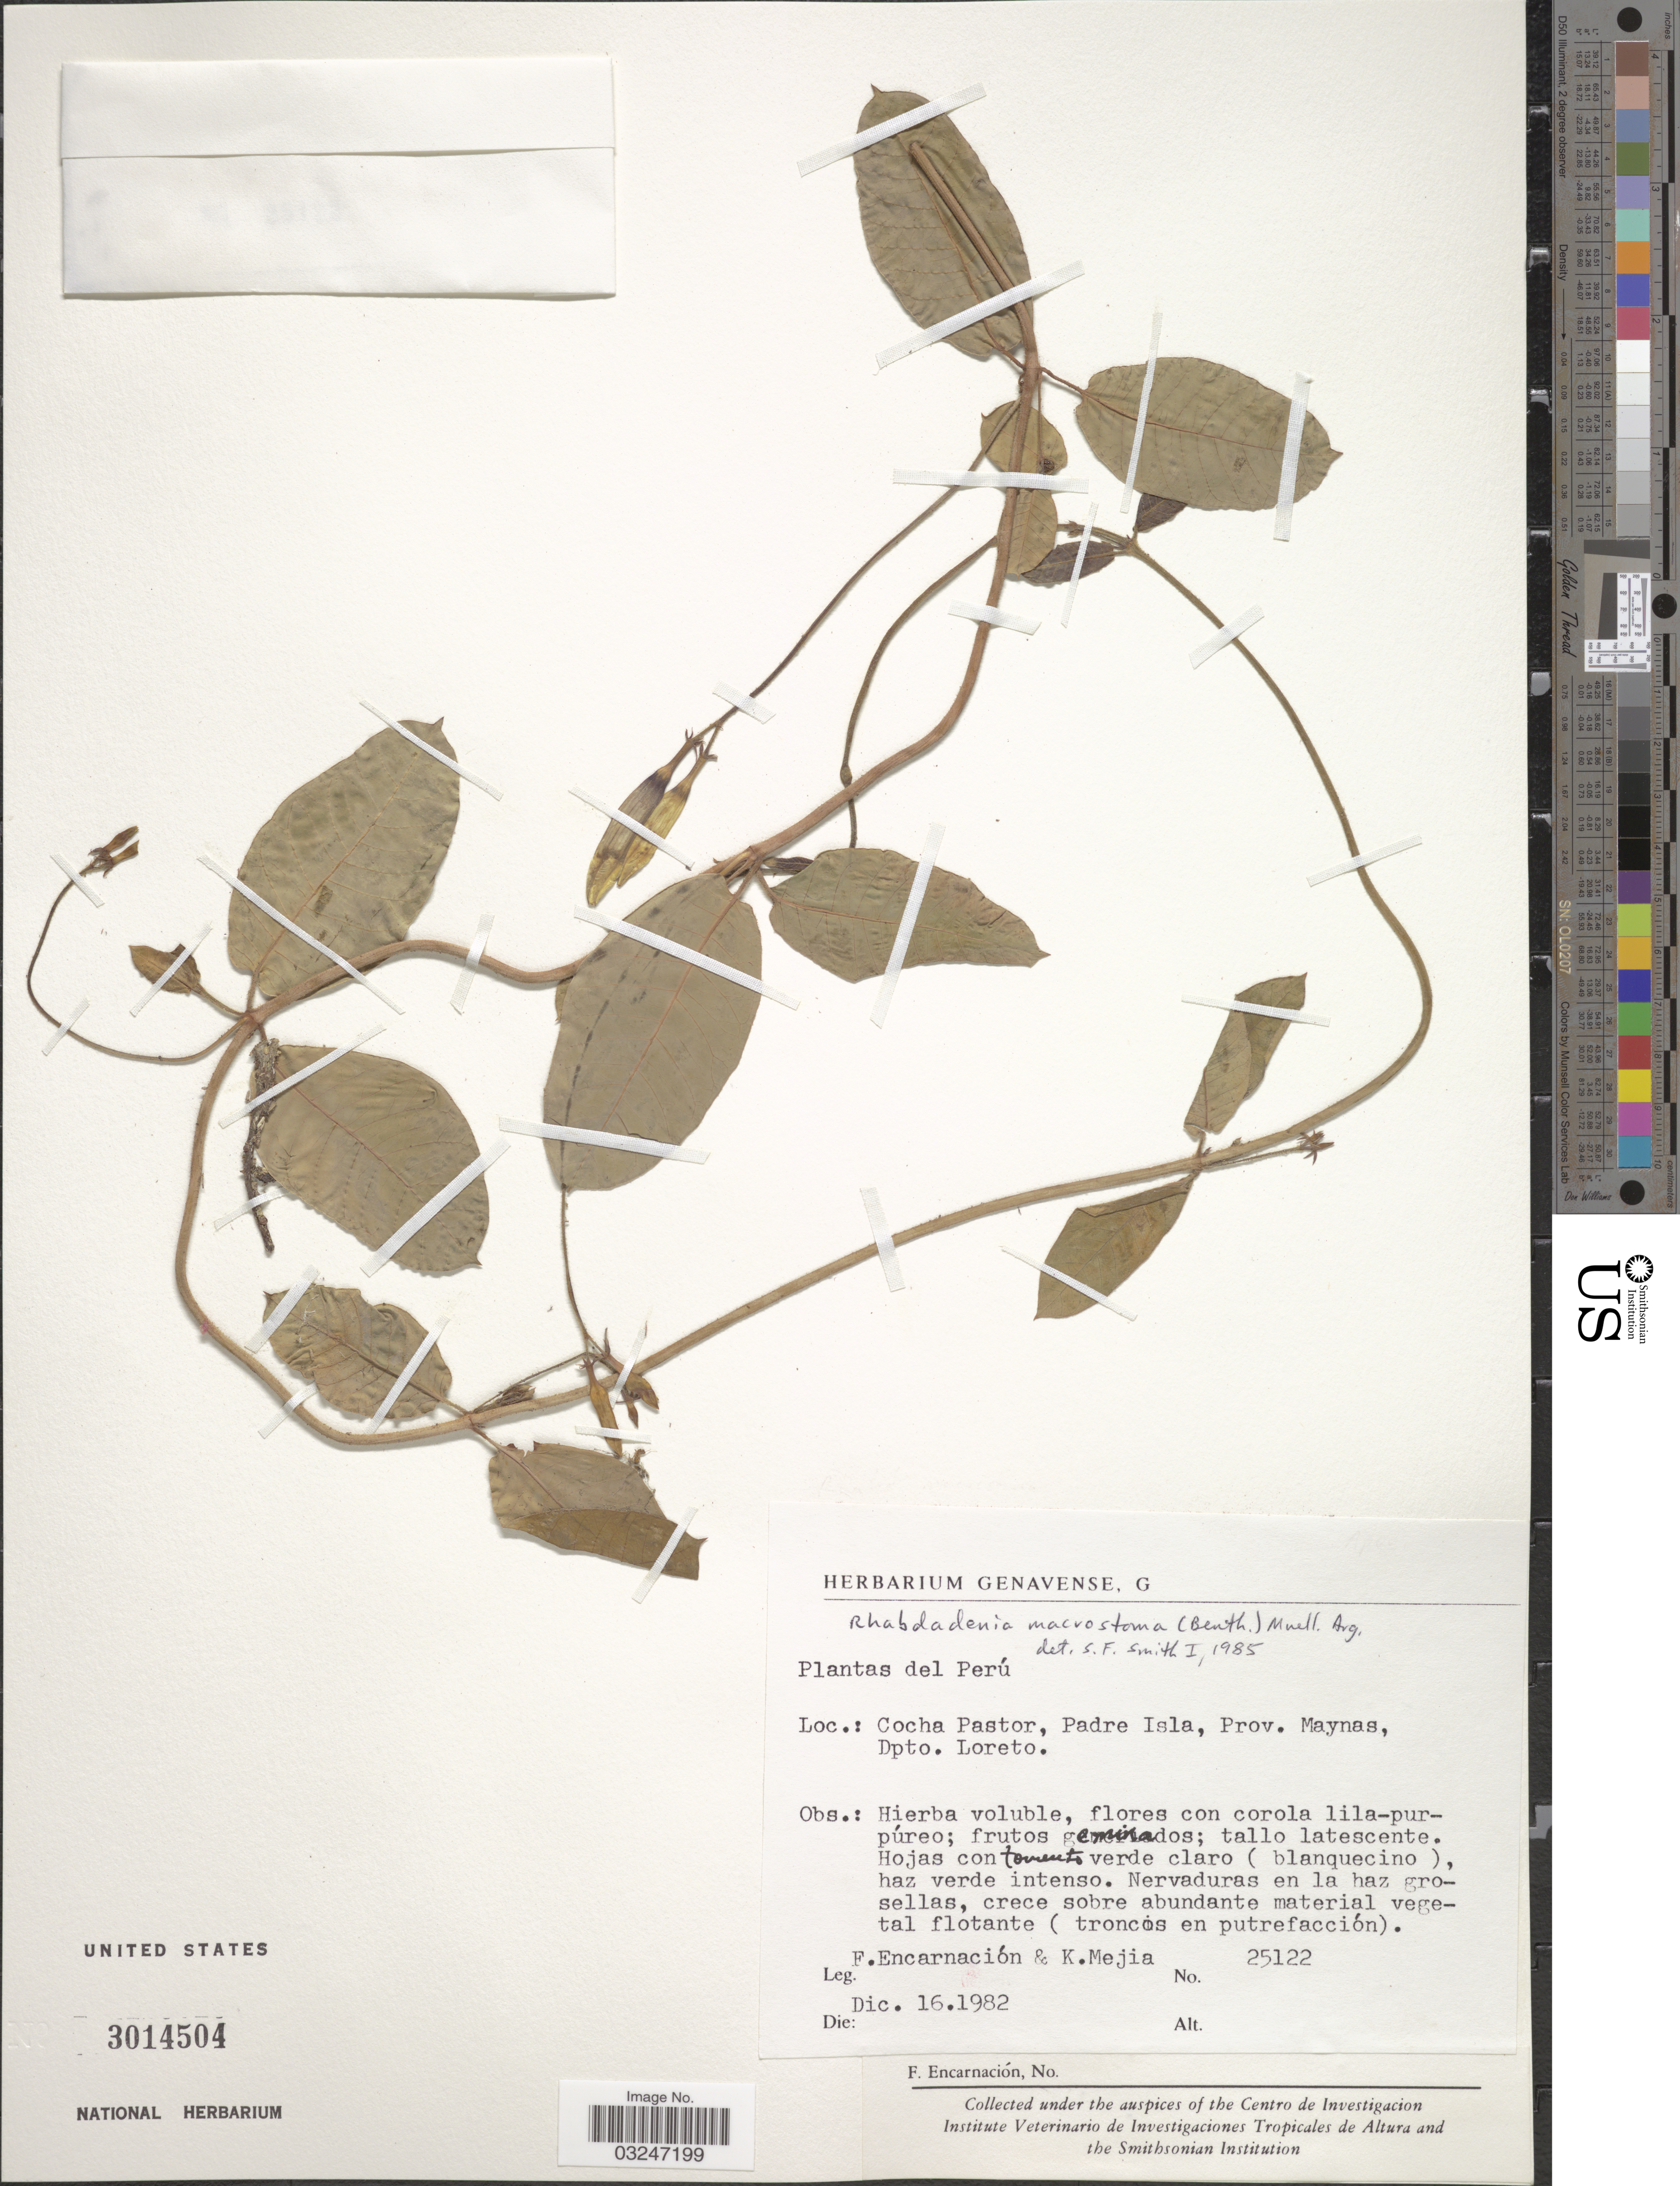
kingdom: Plantae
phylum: Tracheophyta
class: Magnoliopsida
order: Gentianales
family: Apocynaceae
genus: Rhabdadenia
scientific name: Rhabdadenia macrostoma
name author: (Benth.) Müll. Arg.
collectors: F. Encarnación & K. Mejia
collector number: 25122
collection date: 1982-12-16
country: Peru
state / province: Loreto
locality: Cocha Pastor, Padre Isla, Prov. Maynas, Dpto. Loreto.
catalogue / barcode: US 3014504